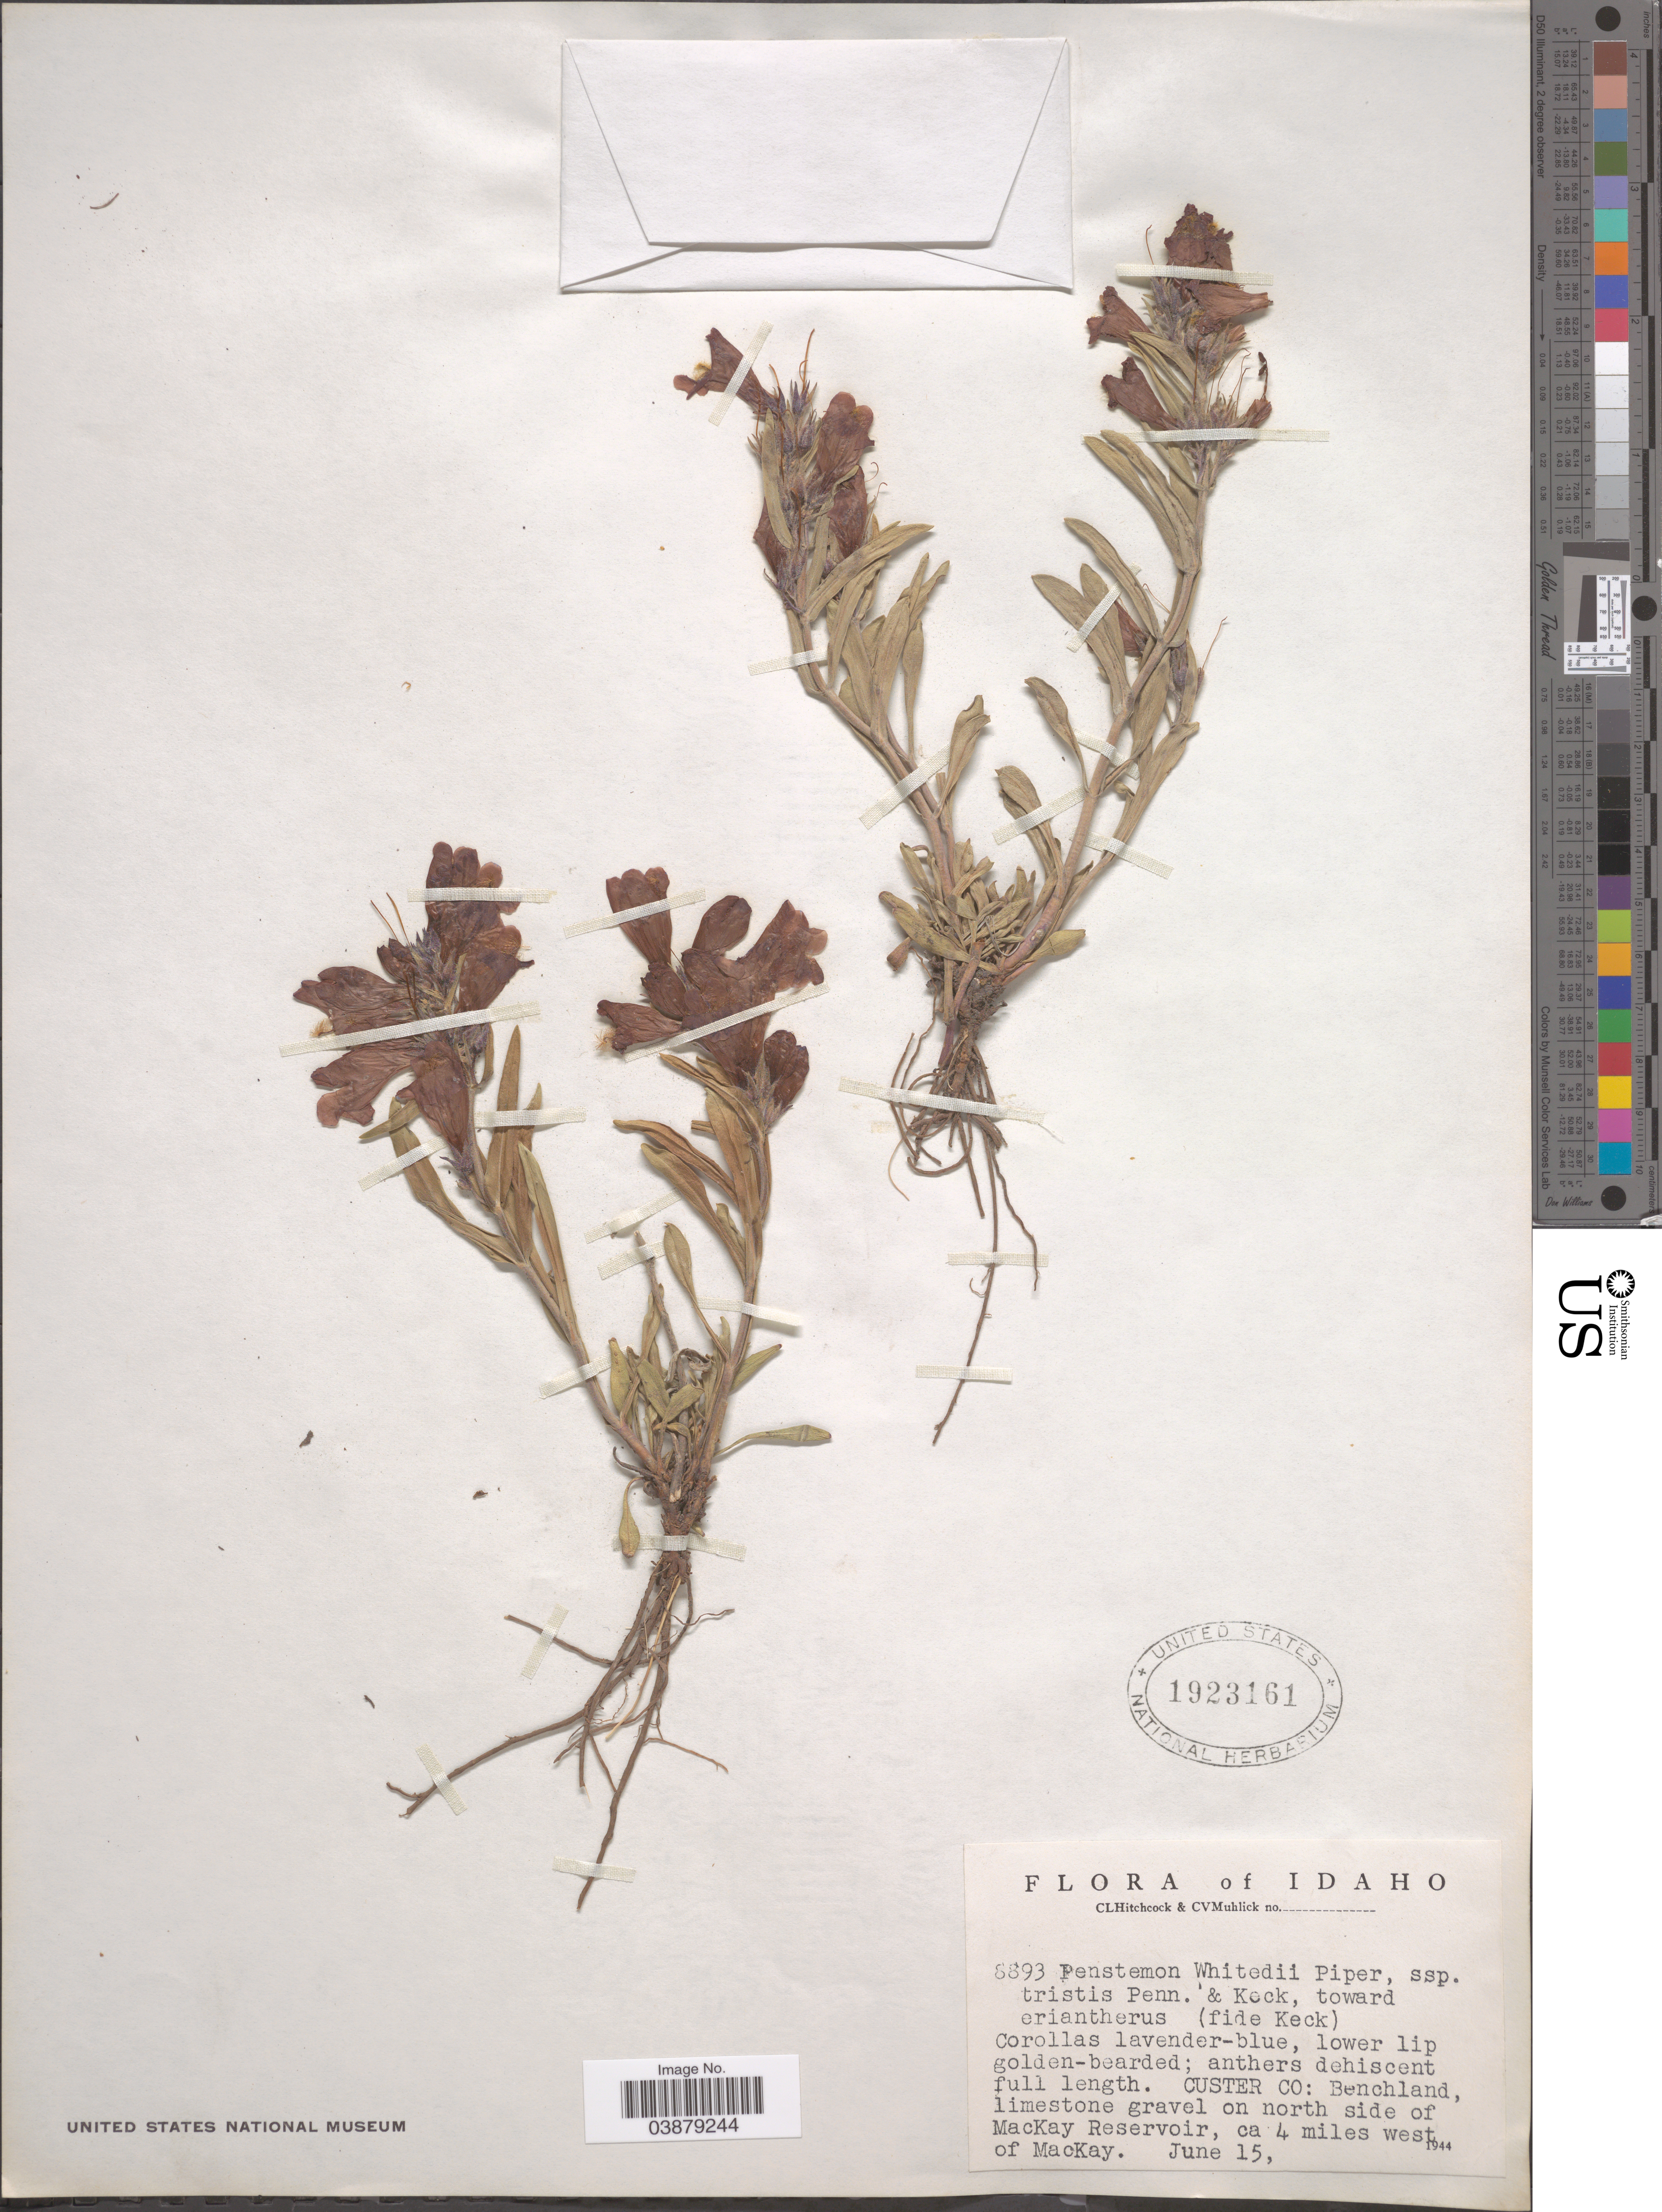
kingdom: Plantae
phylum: Tracheophyta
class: Magnoliopsida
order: Lamiales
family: Plantaginaceae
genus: Penstemon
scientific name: Penstemon whitedii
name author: Piper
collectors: C. L. Hitchcock & C. V. Muhlick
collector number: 8893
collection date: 1944-06-15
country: United States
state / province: Idaho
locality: Custer Co: Benchland, limestone gravel on north side of MacKay Reservoir, ca 4 miles west of MacKay.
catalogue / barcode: US 1923161